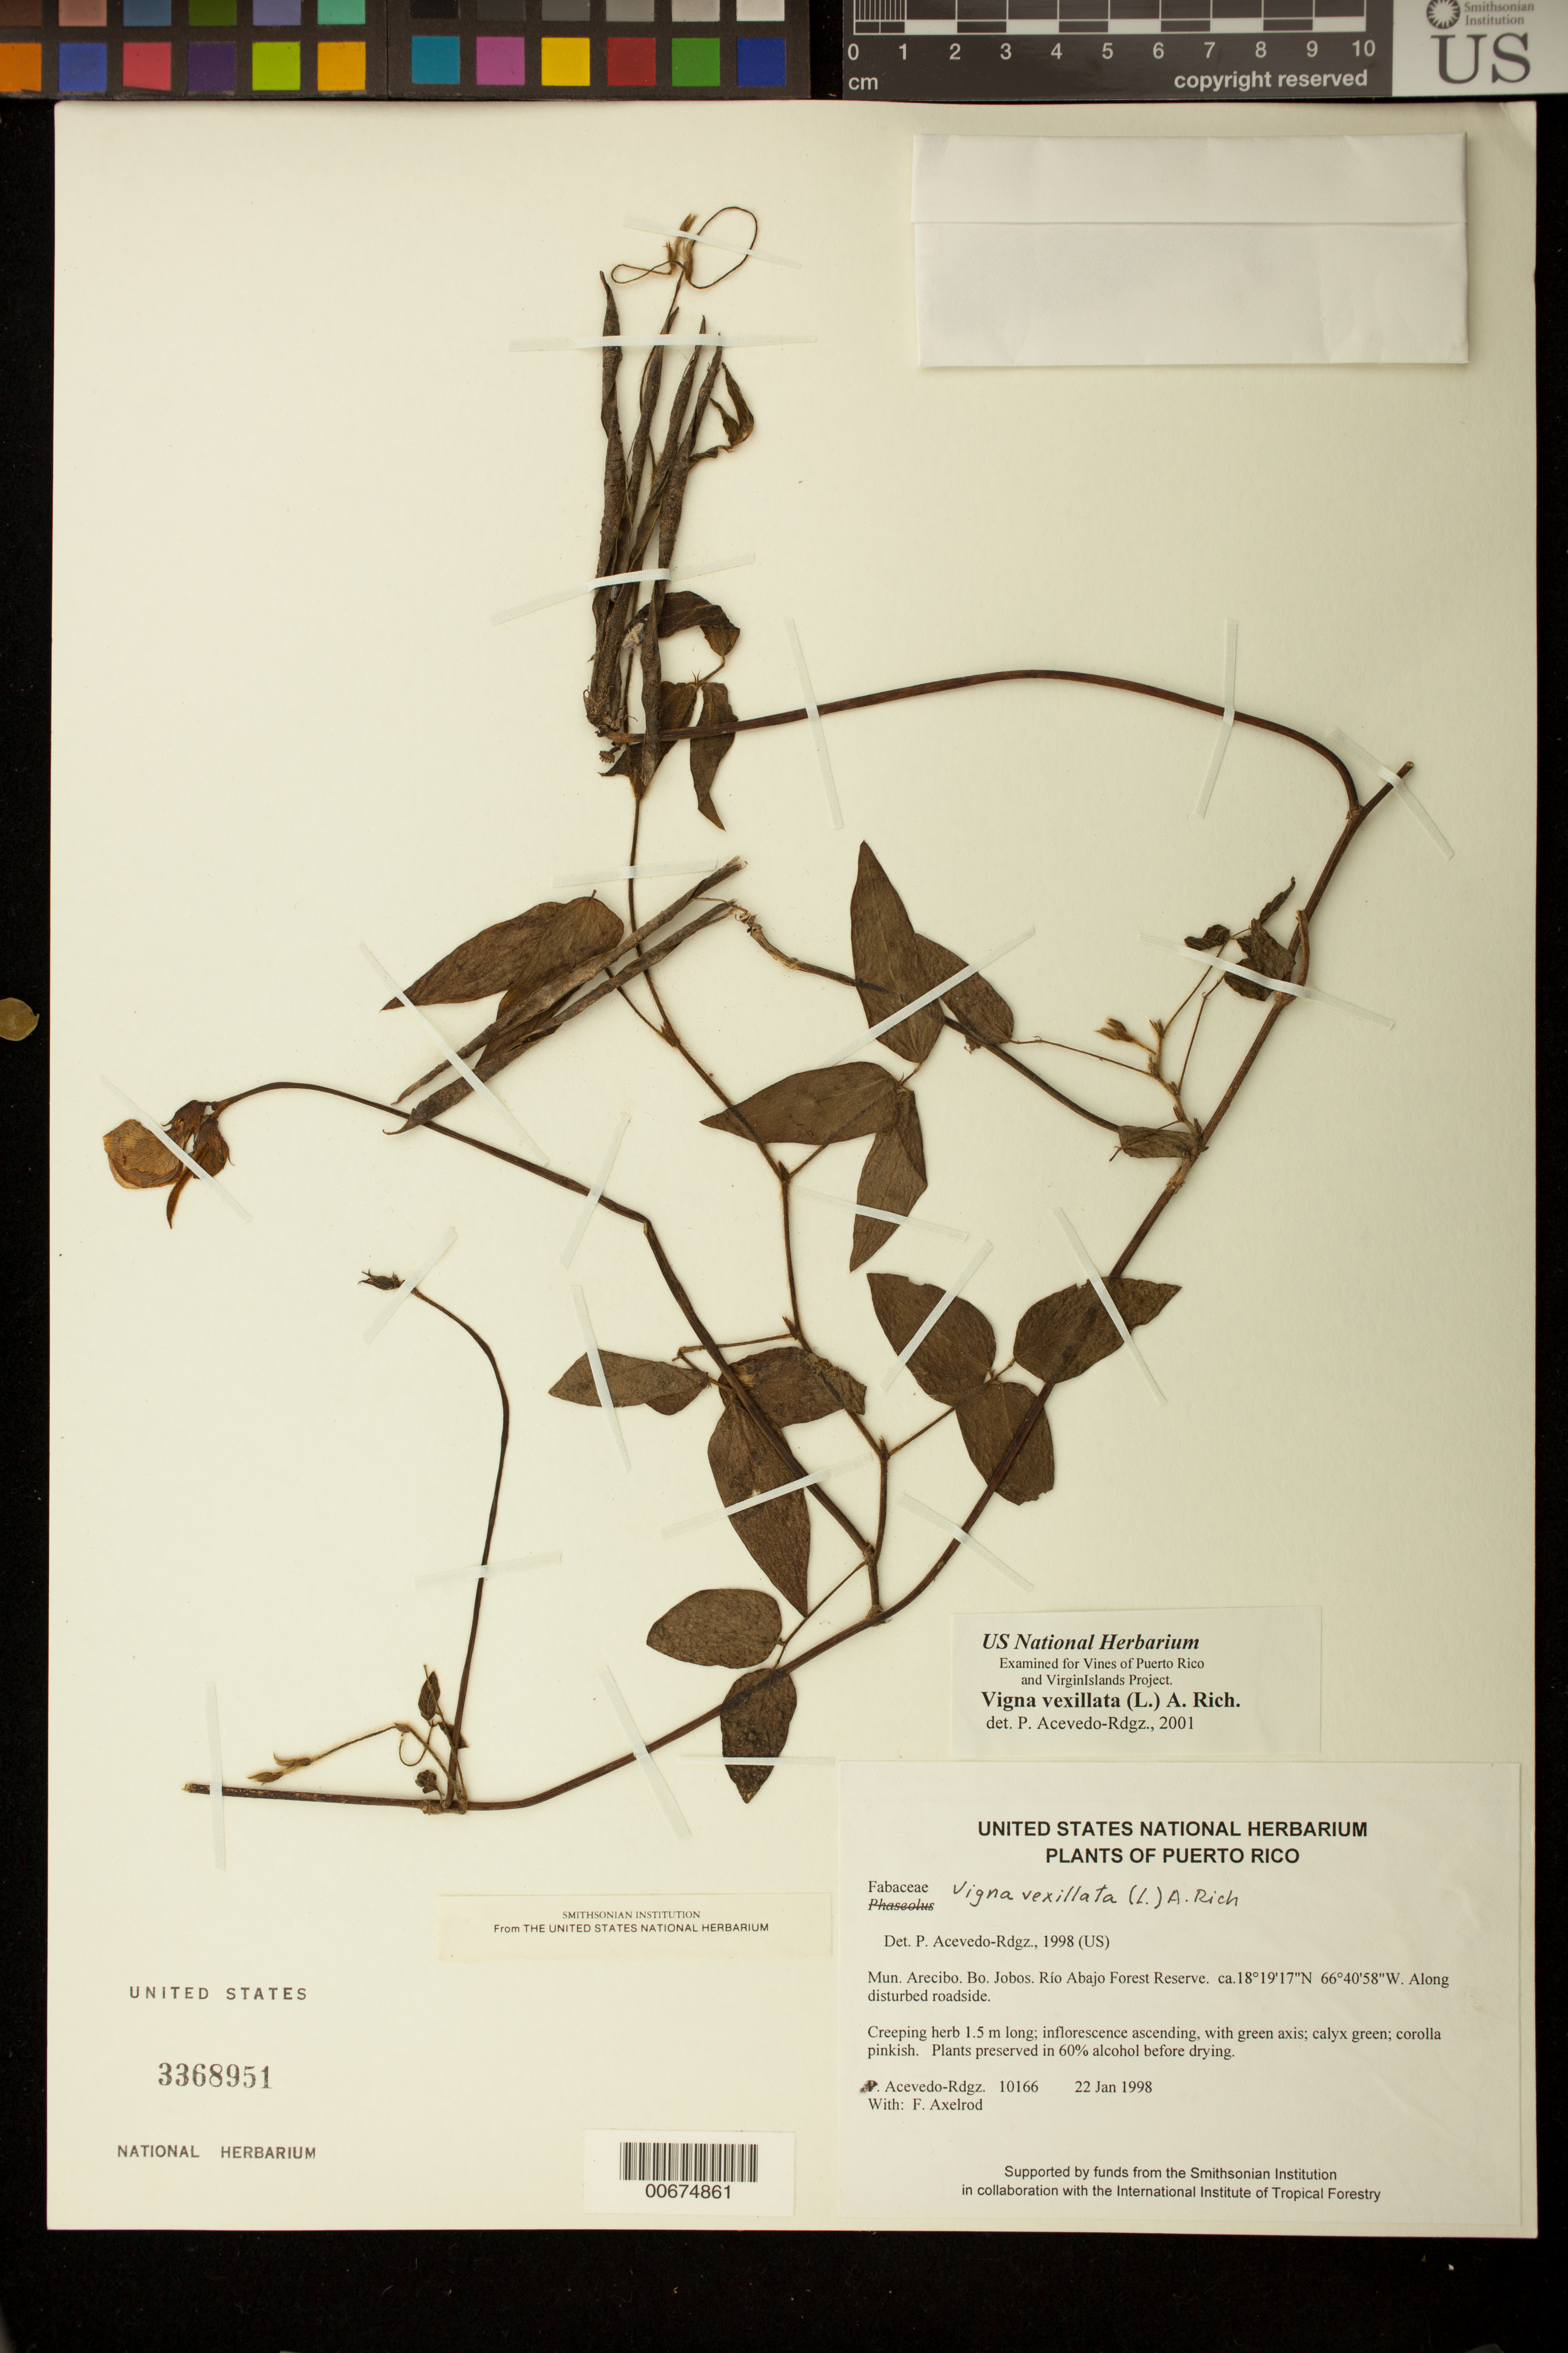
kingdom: Plantae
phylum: Tracheophyta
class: Magnoliopsida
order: Fabales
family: Fabaceae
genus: Vigna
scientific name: Vigna vexillata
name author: (L.) A. Rich.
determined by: Acevedo-Rodríguez, P., (BOT), Smithsonian Institution - National Museum of Natural History (UNITED STATES)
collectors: P. Acevedo-Rodr. & F. S. Axelrod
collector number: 10166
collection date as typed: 22 Jan 1998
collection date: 1998-01-22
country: Puerto Rico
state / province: Arecibo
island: Puerto Rico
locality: Arecibo; Bo. Jobos; Río Abajo Forest Reserve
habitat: Along disturbed roadside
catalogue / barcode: US 3368951